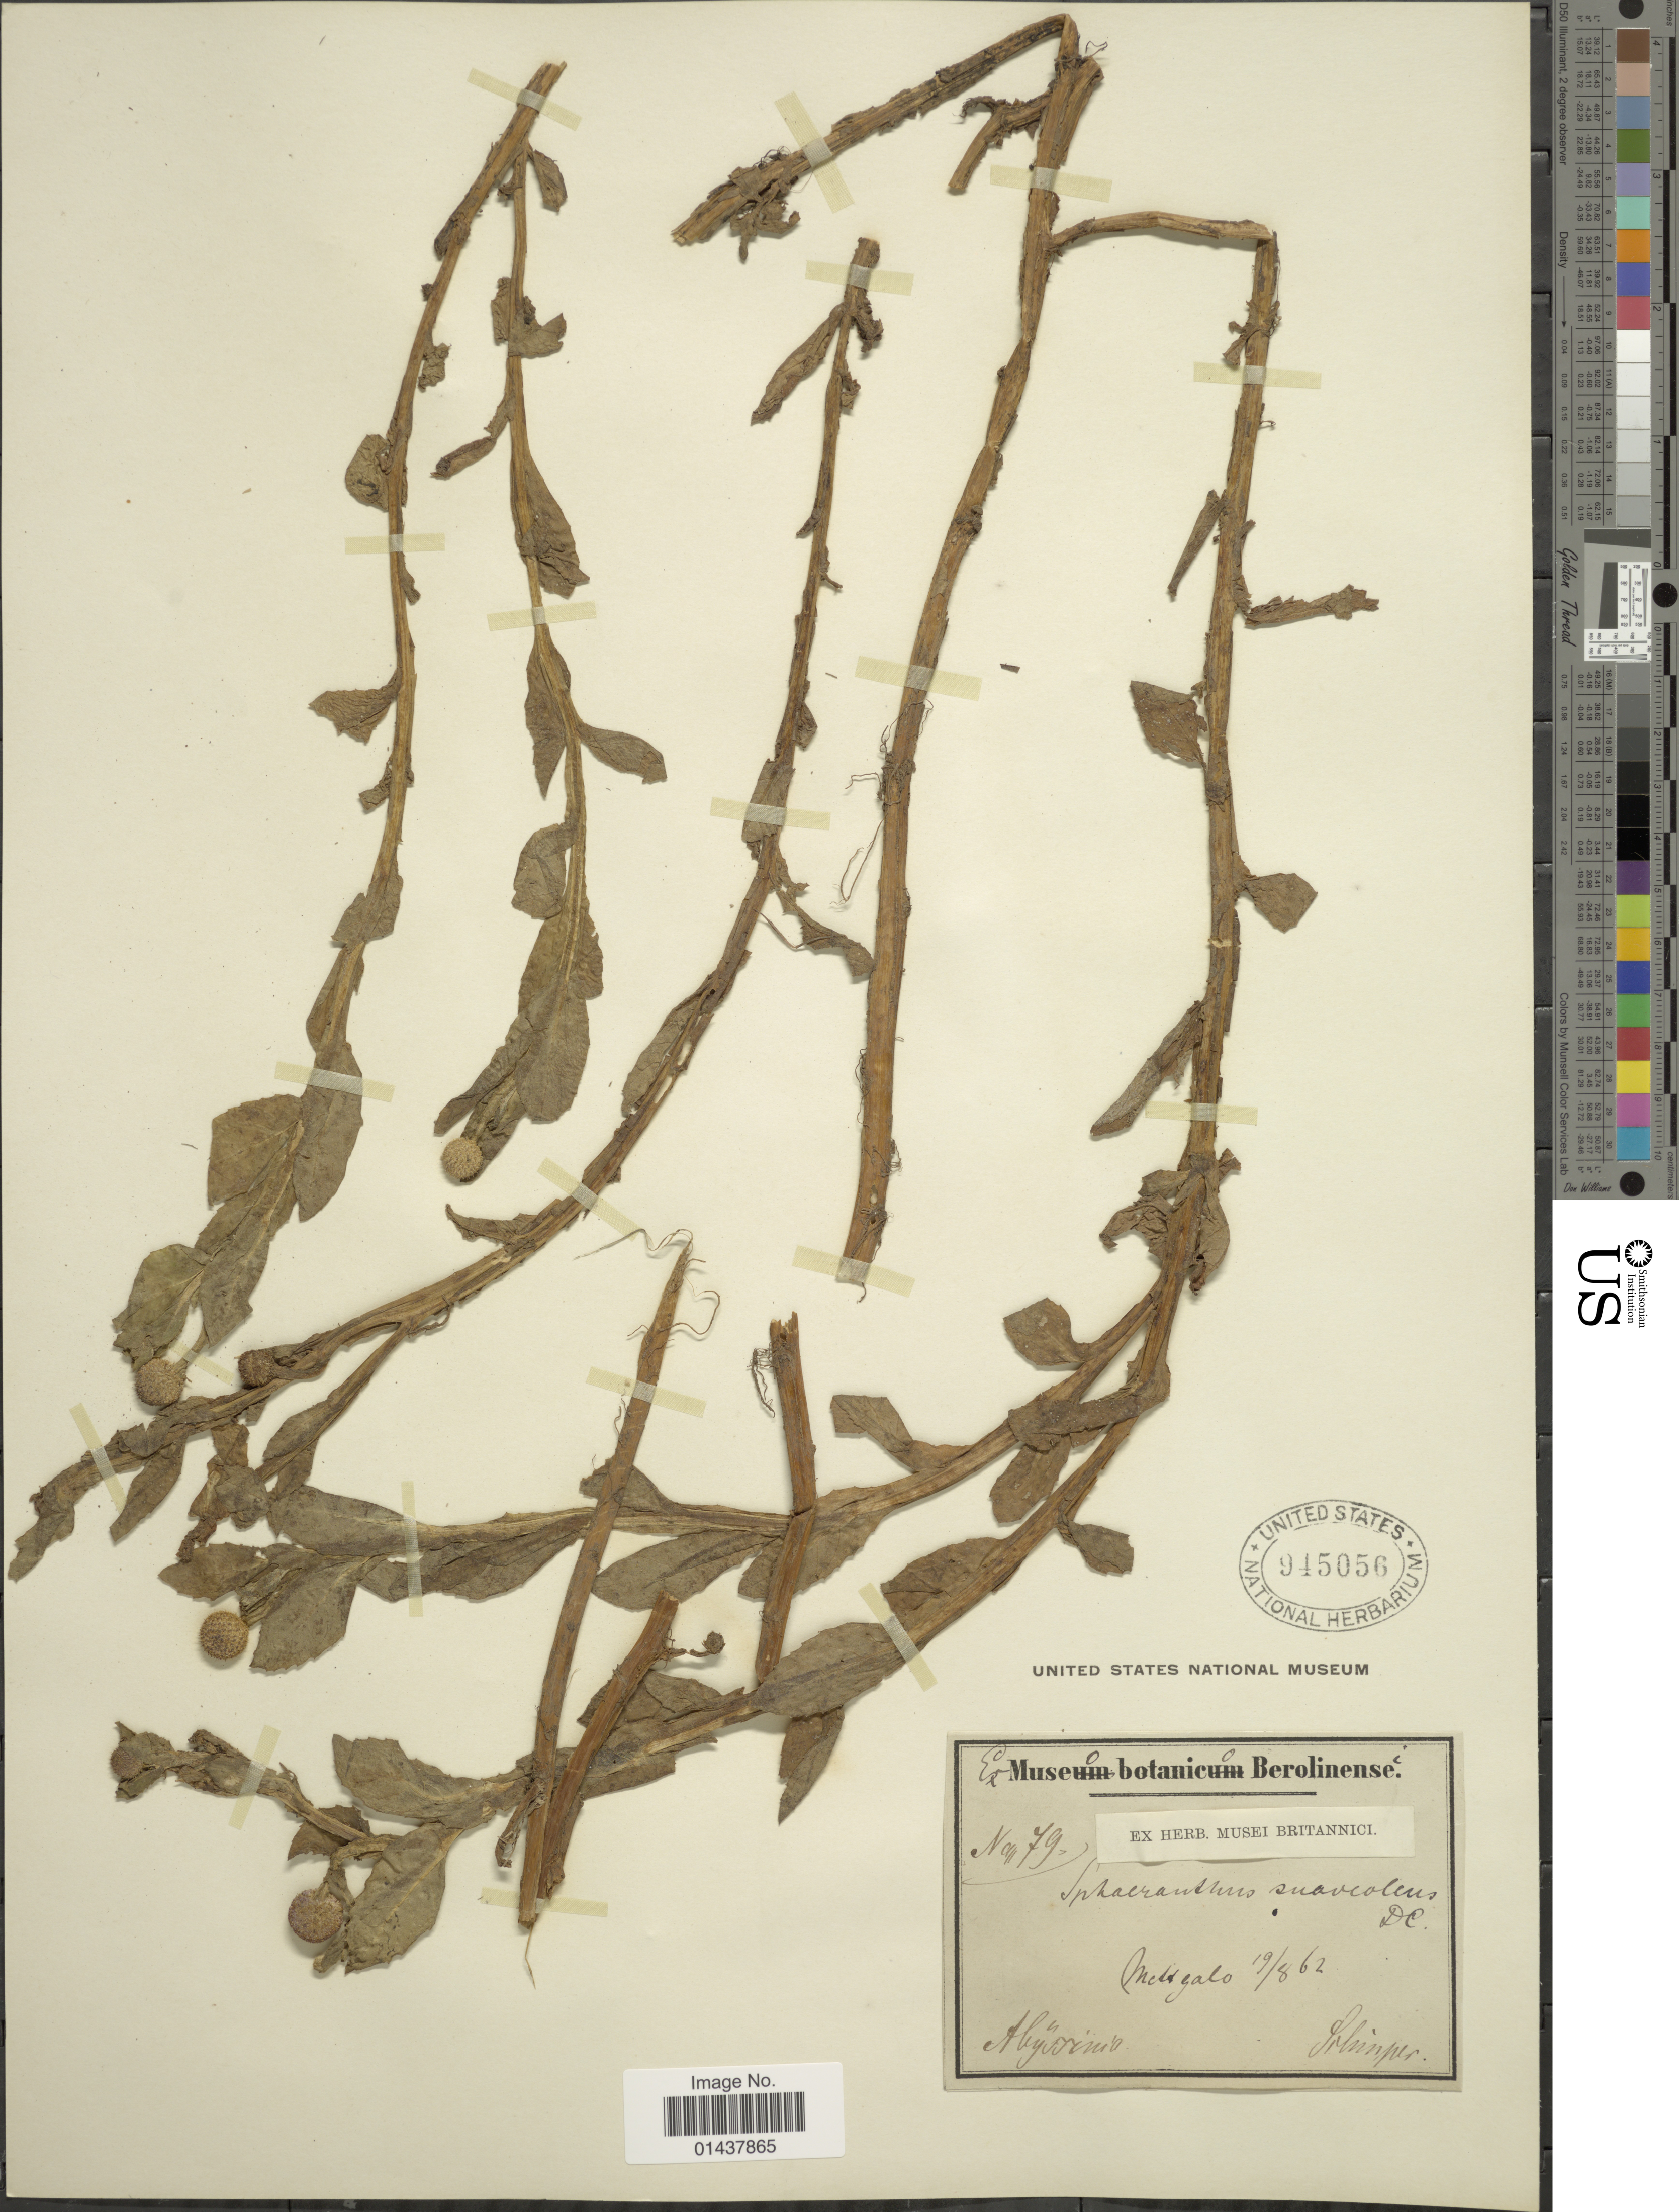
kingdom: Plantae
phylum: Tracheophyta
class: Magnoliopsida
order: Asterales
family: Asteraceae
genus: Sphaeranthus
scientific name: Sphaeranthus suaveolens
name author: (Forssk.) DC.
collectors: -. Schimper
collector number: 79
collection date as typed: Transcribed d/m/y: 19/8/62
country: Eritrea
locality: Metgalo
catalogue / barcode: US 945056